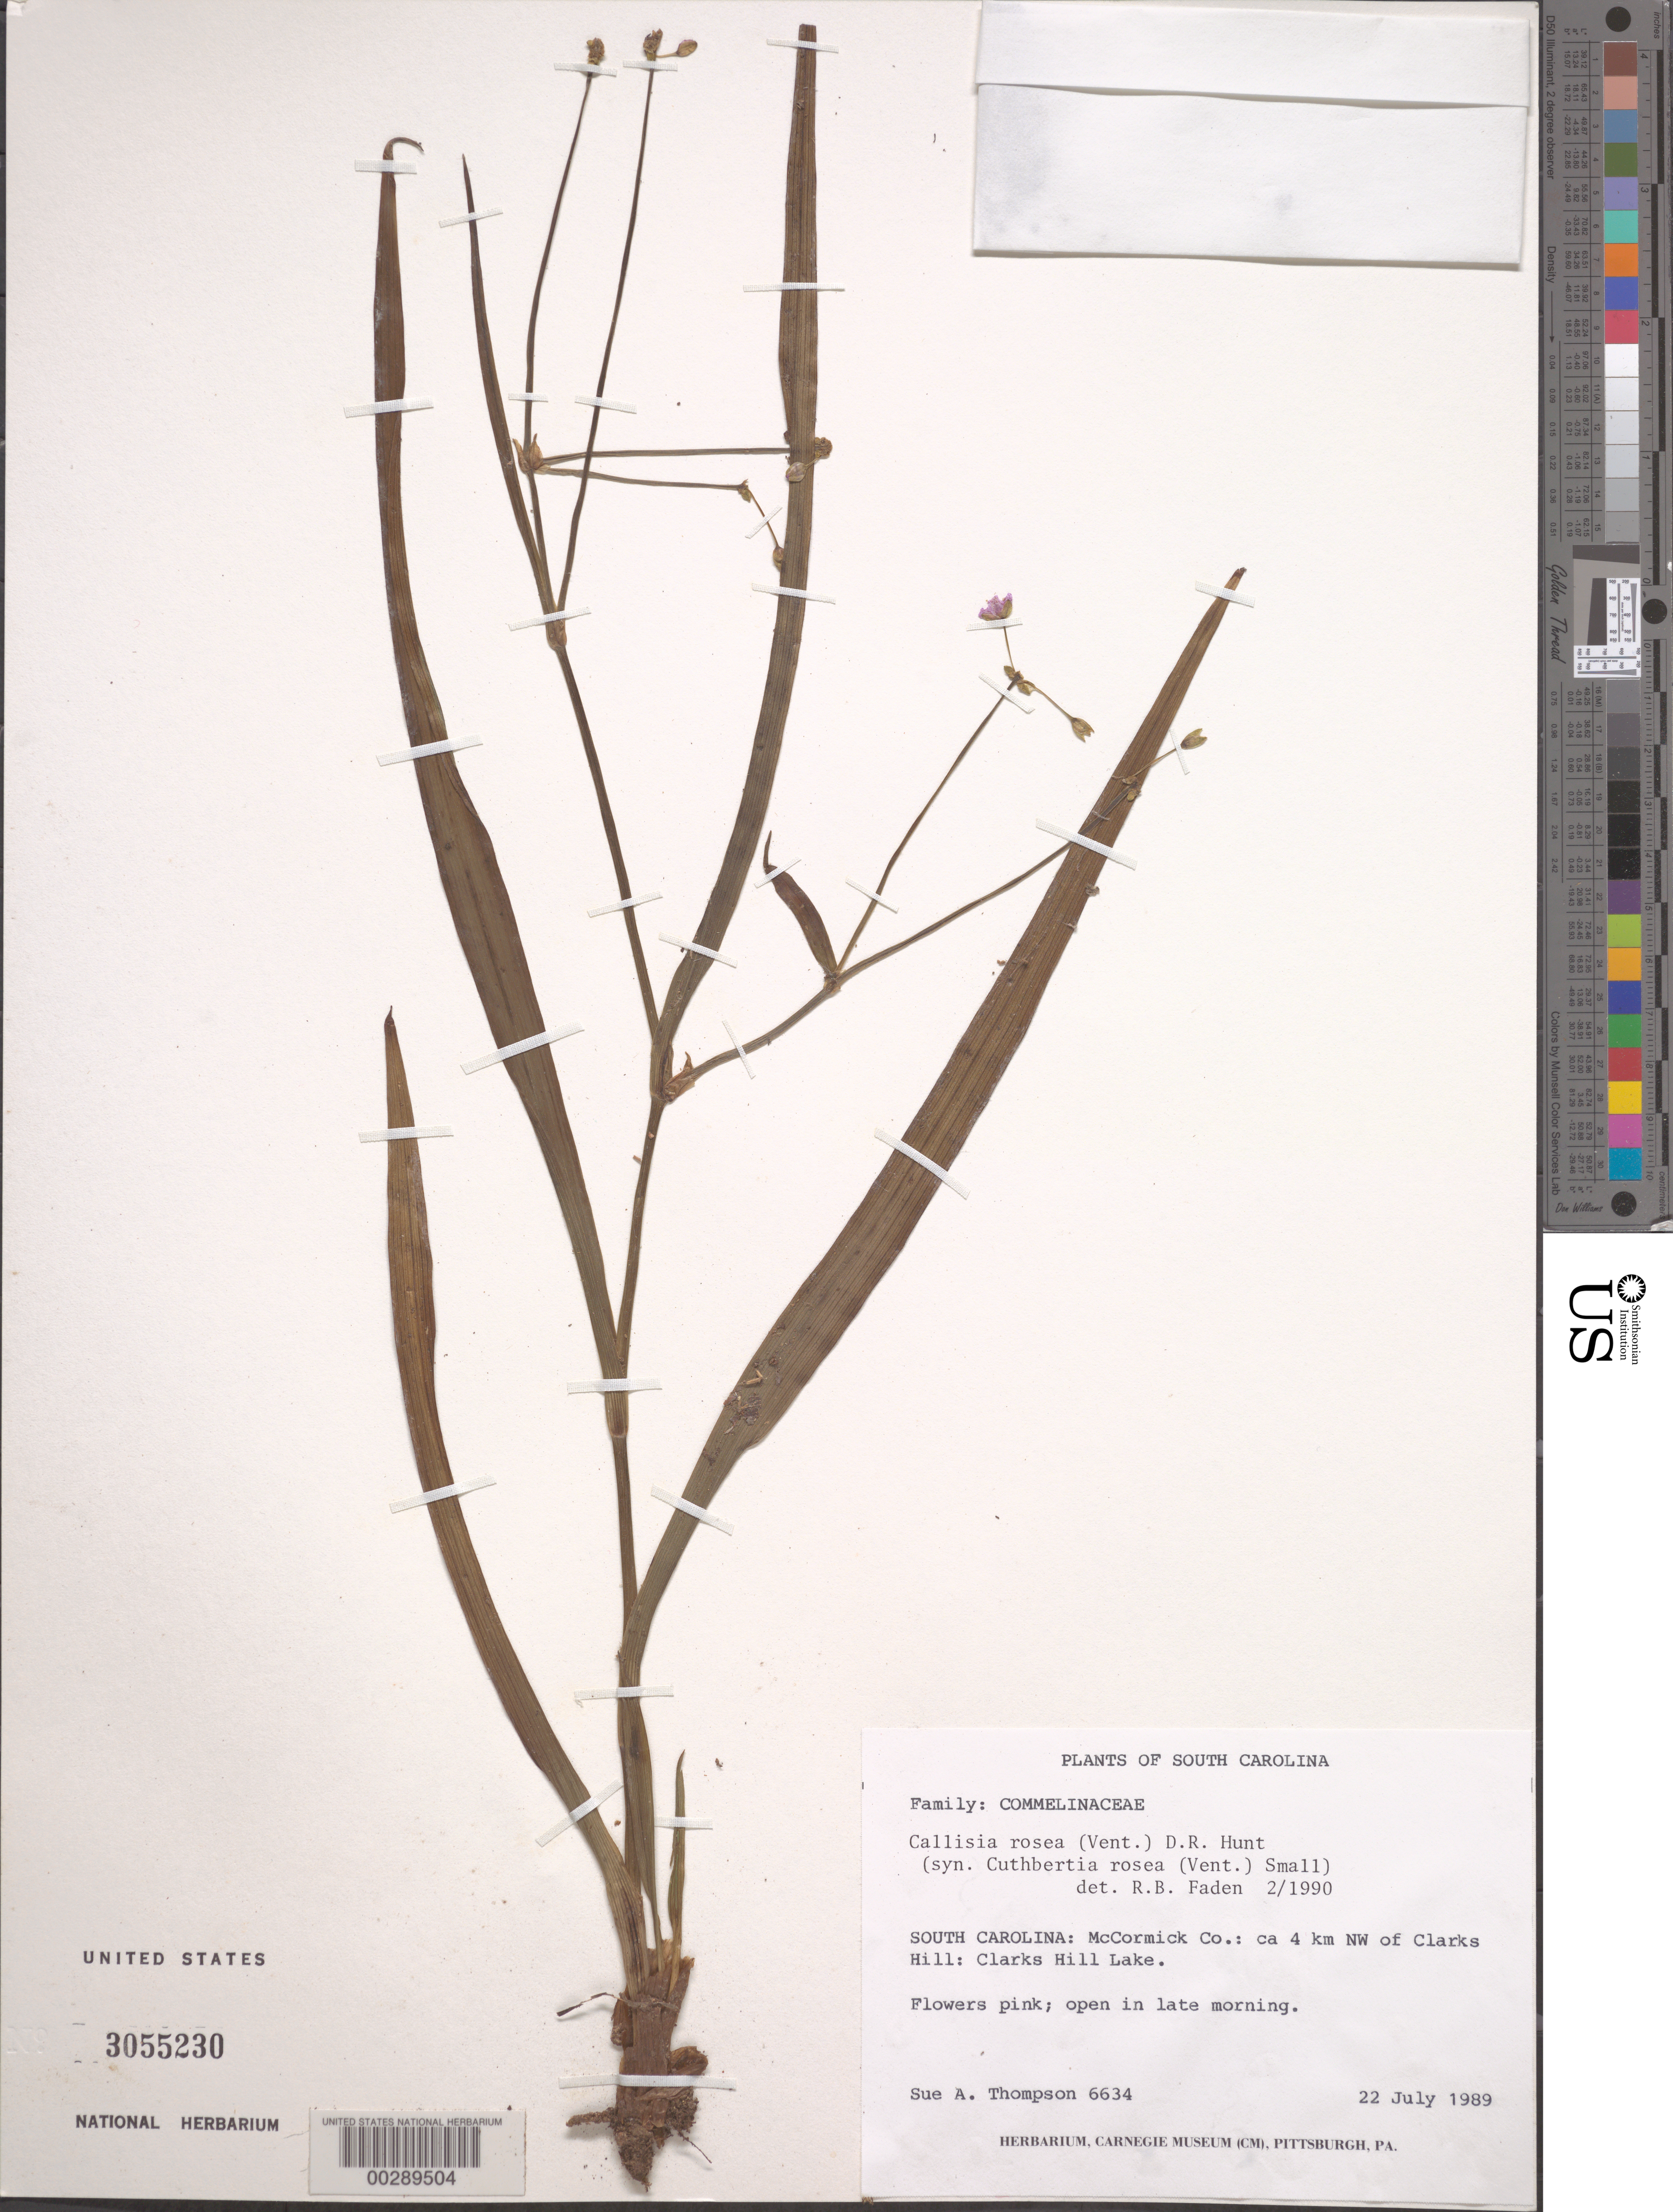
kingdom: Plantae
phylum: Tracheophyta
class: Liliopsida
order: Commelinales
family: Commelinaceae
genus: Cuthbertia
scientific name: Cuthbertia rosea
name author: (Vent.) Small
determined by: Strong, Mark T., (BOT), Smithsonian Institution - National Museum of Natural History (UNITED STATES)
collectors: S. A. Thompson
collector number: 6527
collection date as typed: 22 Jul 1989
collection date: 1989-07-22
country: United States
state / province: South Carolina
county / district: Mccormick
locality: Ca. 4 km. nw of clarks hill; clarks hill lake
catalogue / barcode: US 3055230